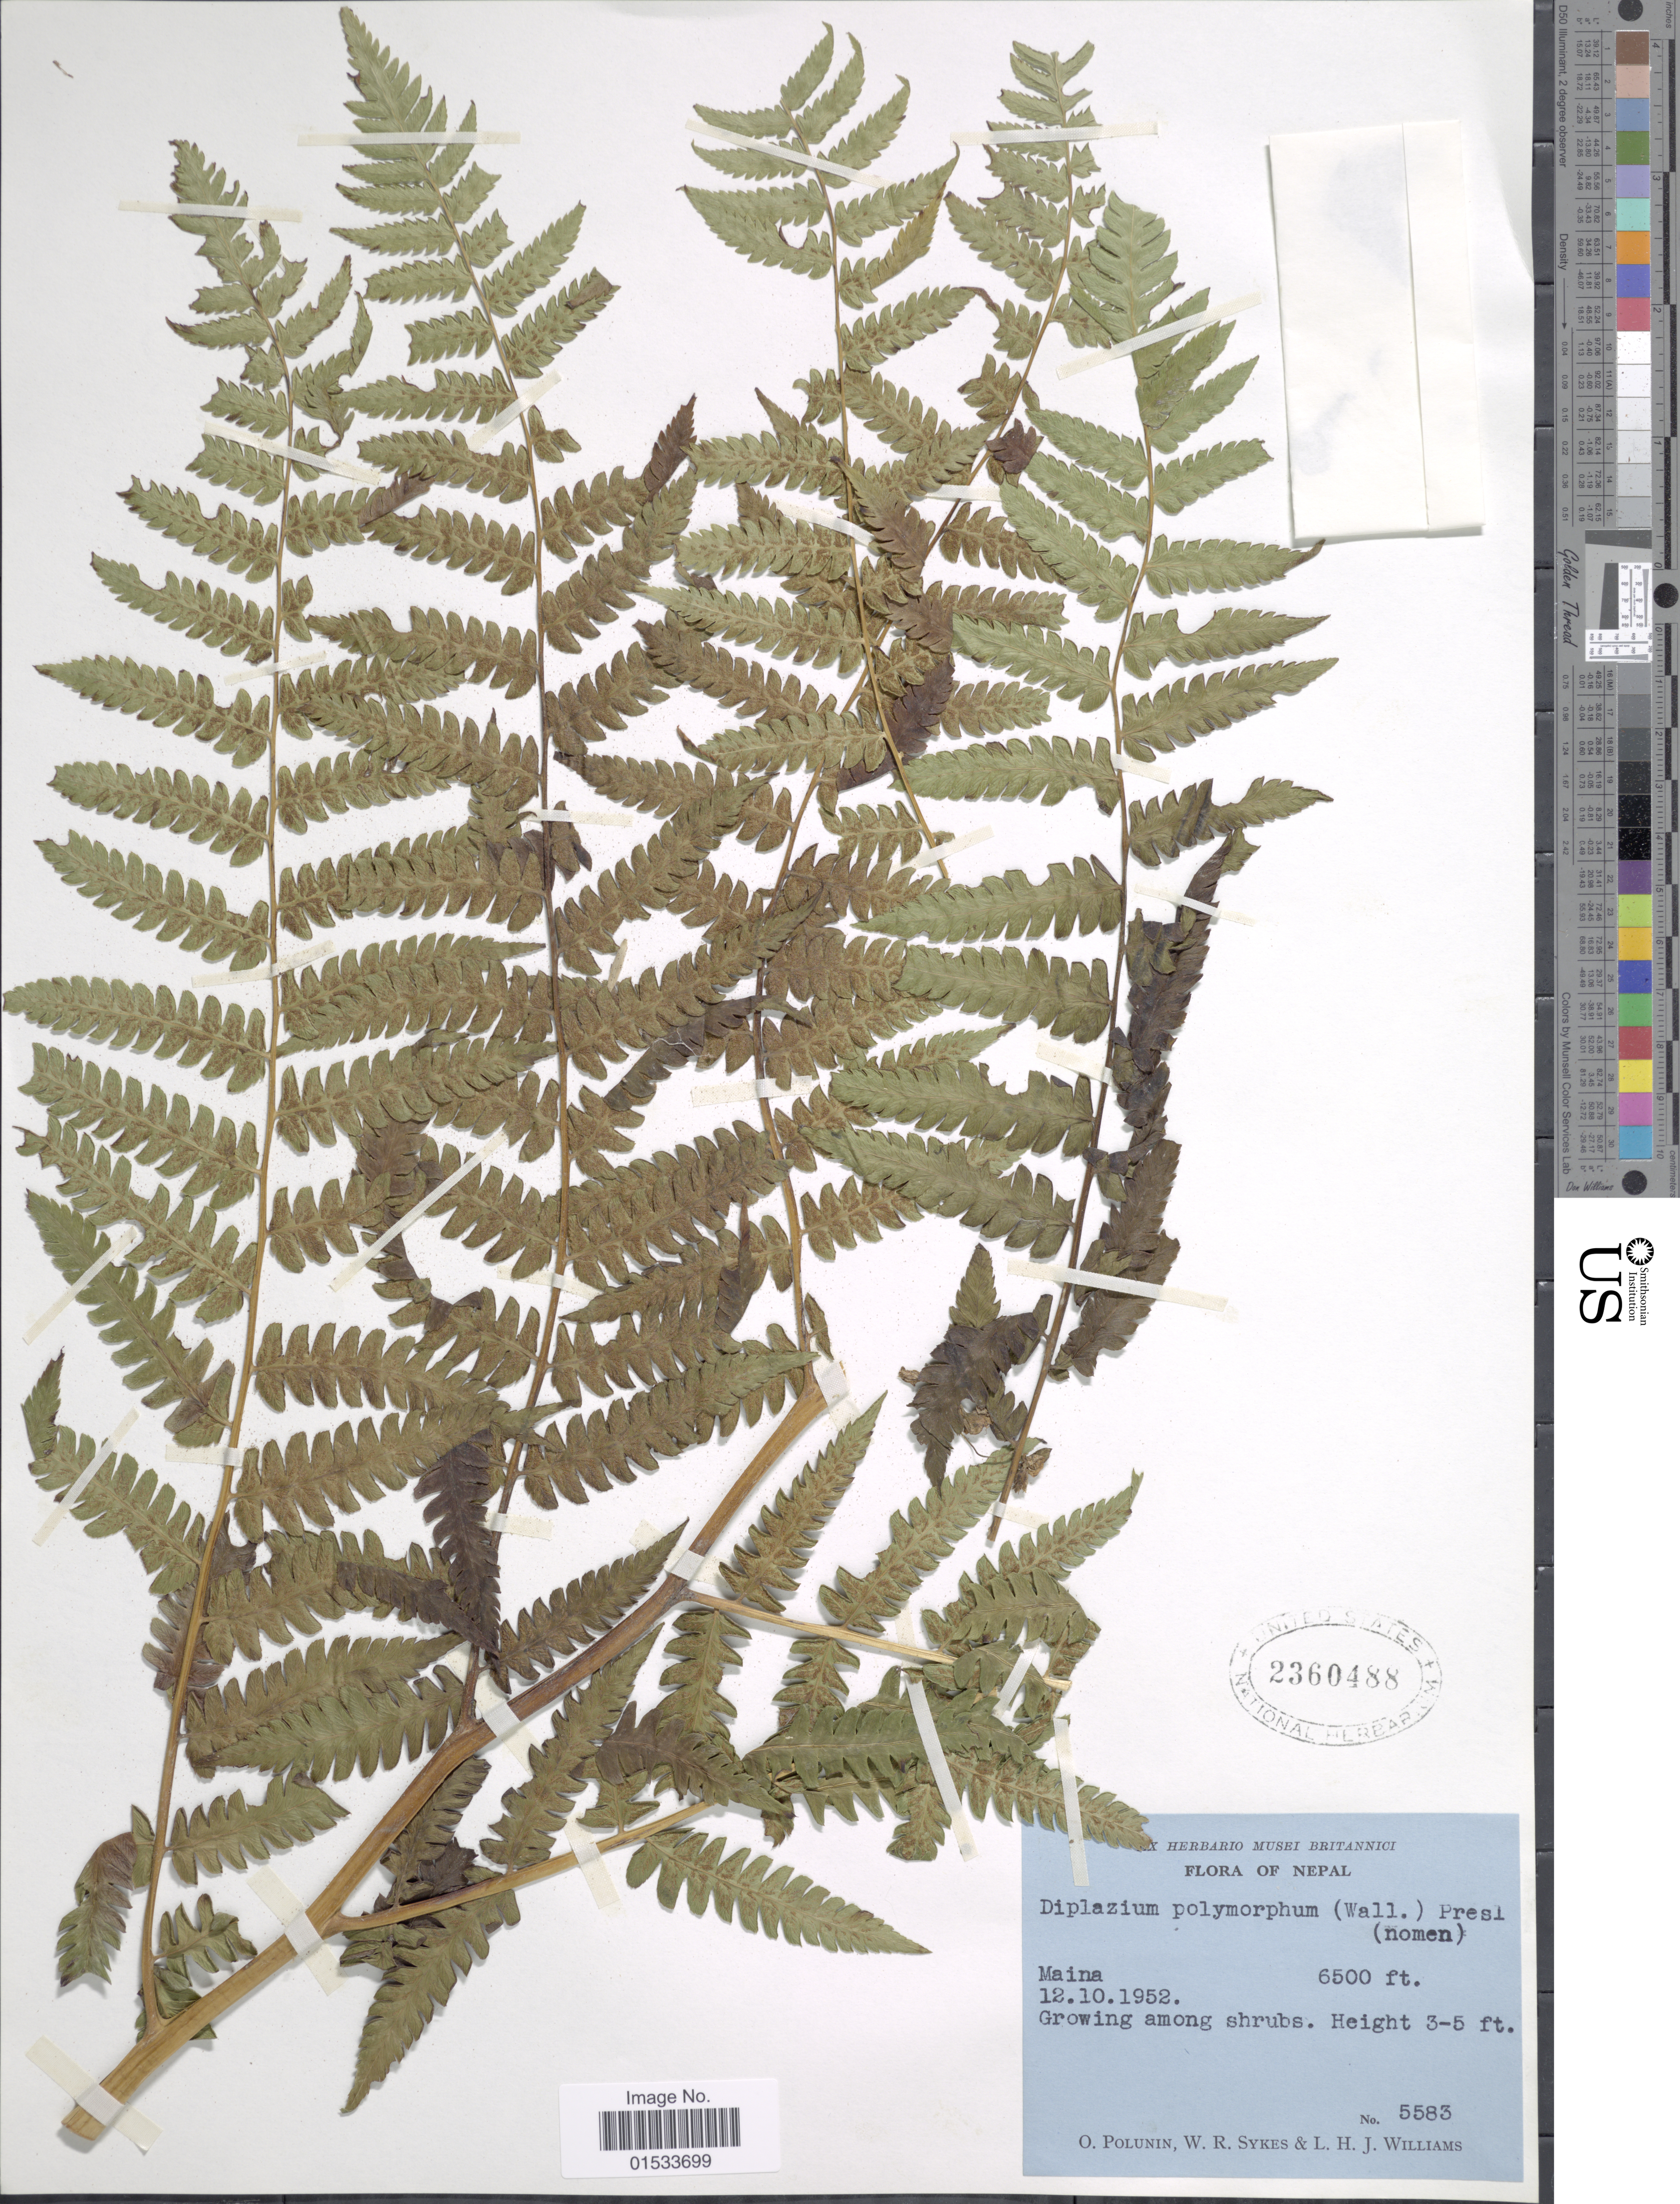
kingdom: Plantae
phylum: Tracheophyta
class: Polypodiopsida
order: Polypodiales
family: Athyriaceae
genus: Diplazium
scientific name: Diplazium frondosum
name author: C. Chr.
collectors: O. V. Polunin, W. R. Sykes & L. H. J. Williams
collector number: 5583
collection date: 1952-10-12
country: Nepal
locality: Maina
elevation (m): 1981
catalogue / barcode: US 2360488